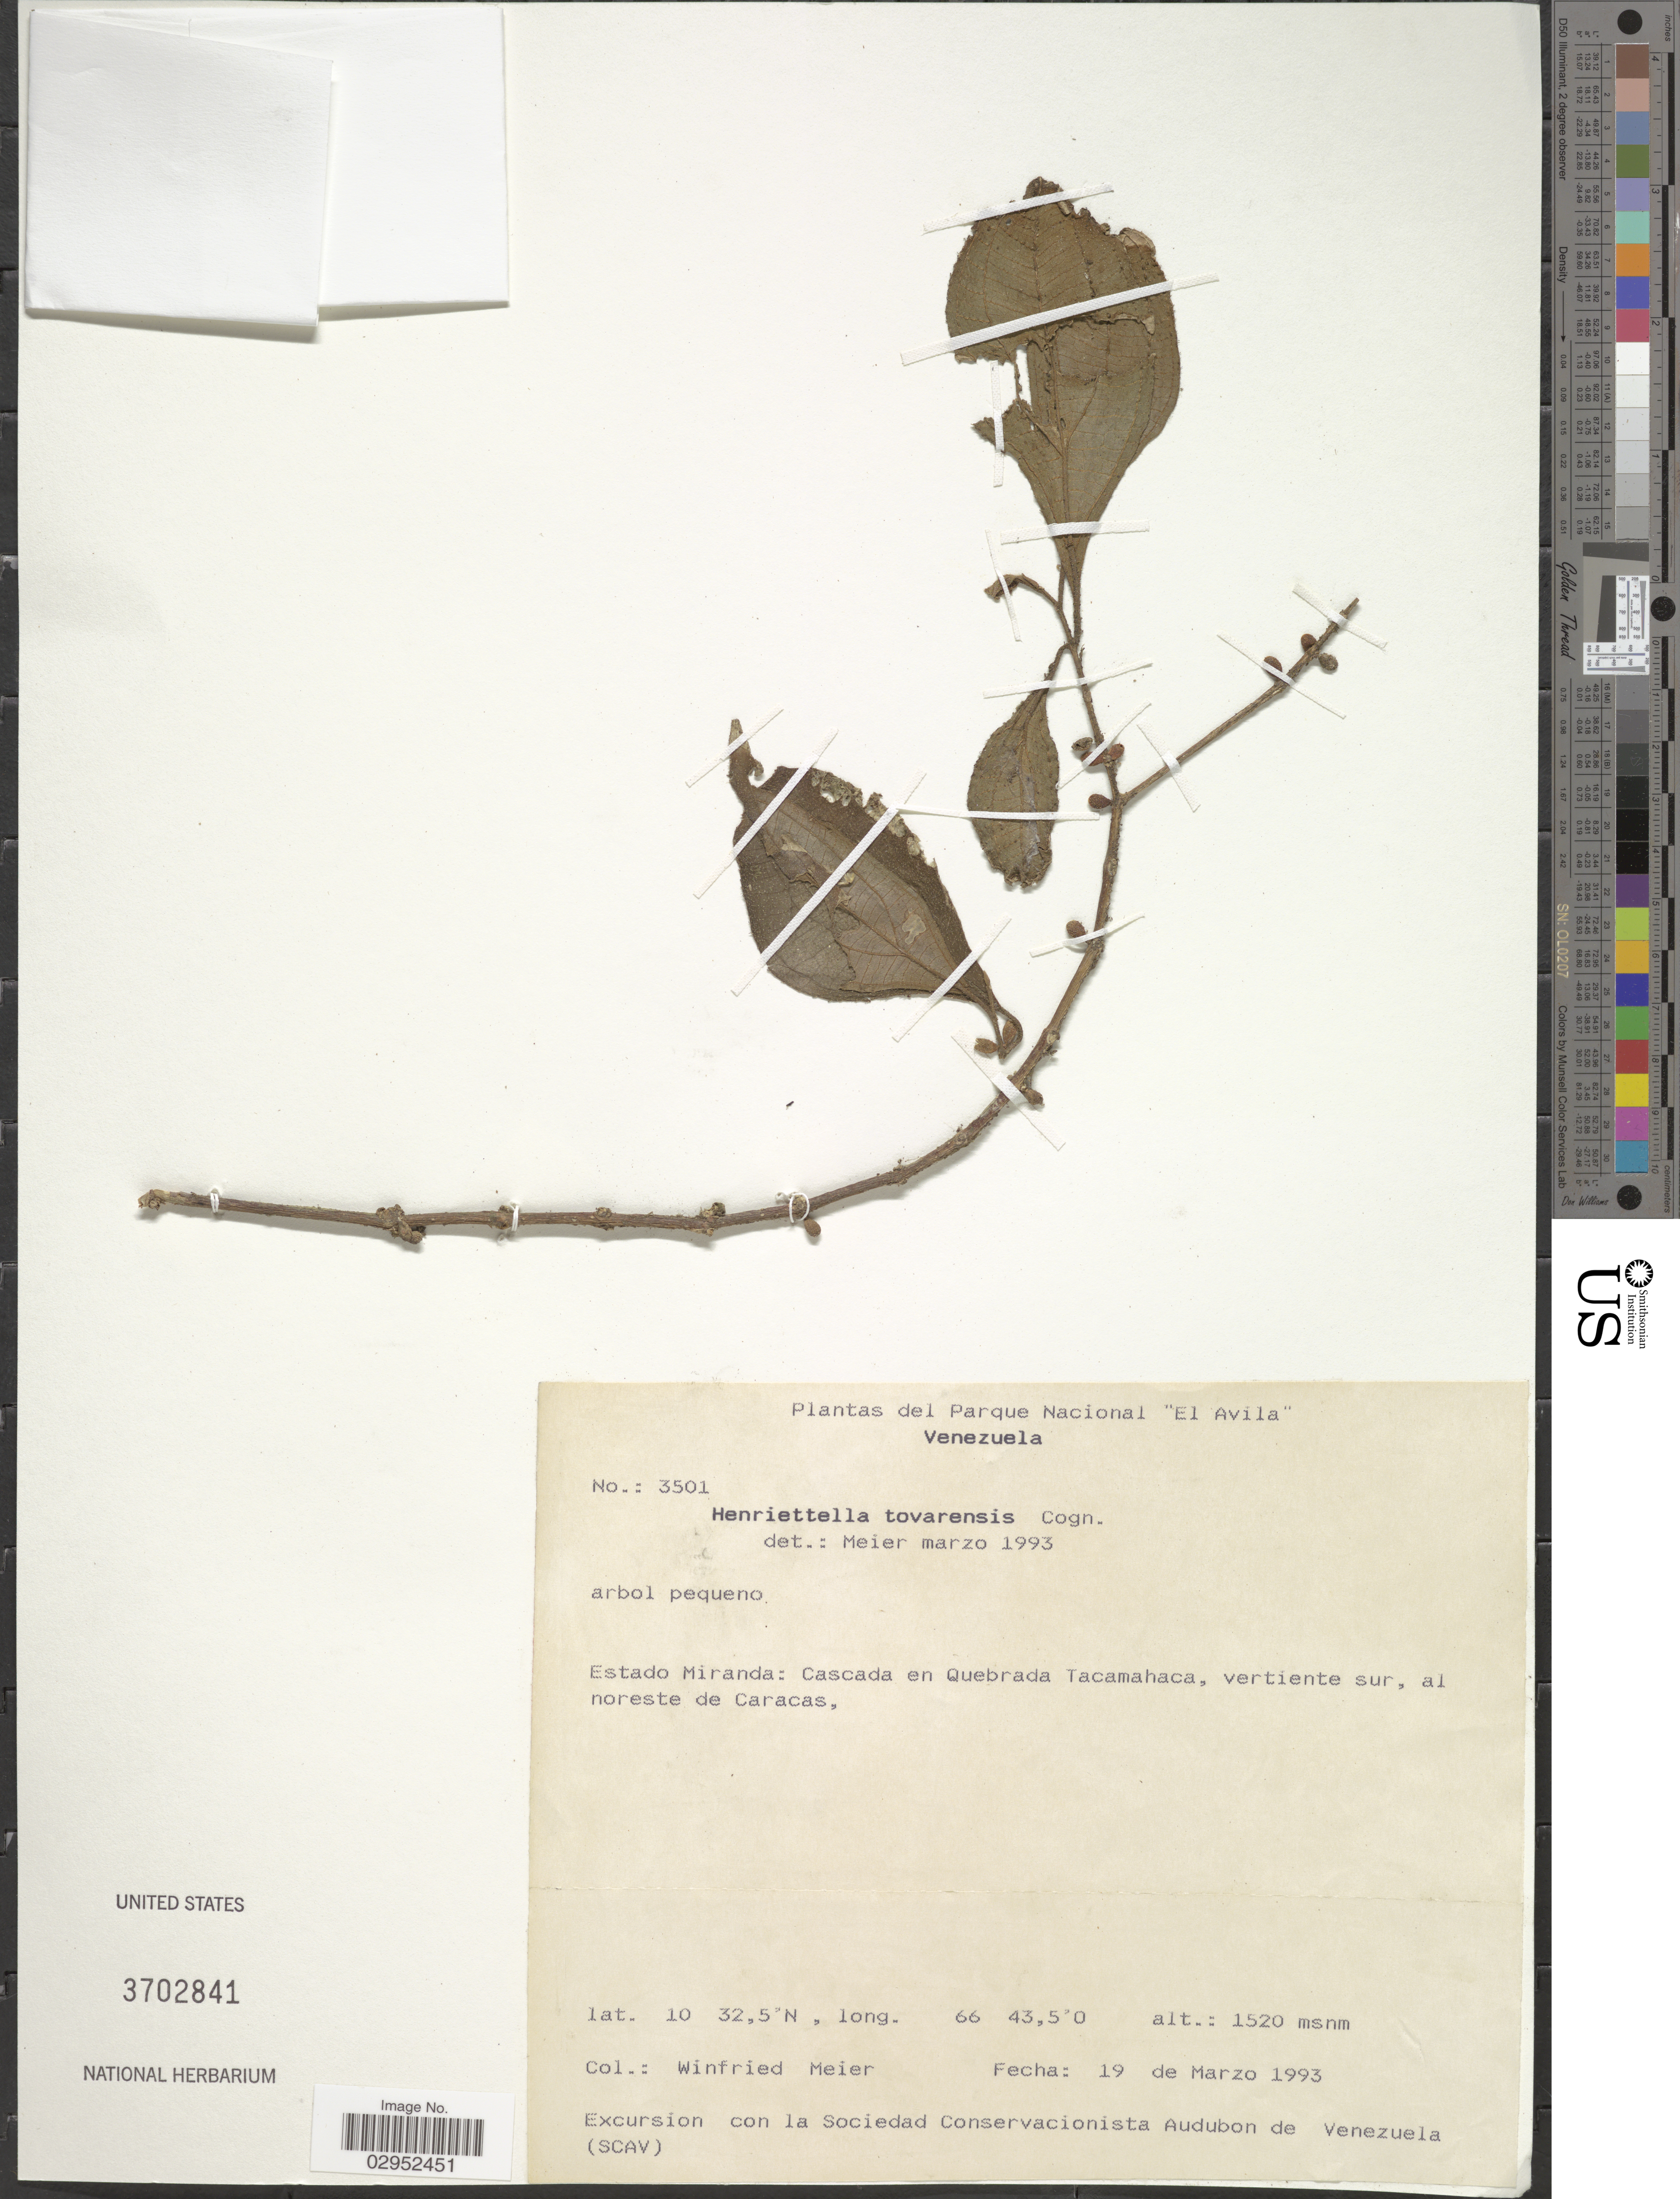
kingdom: Plantae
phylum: Tracheophyta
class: Magnoliopsida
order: Myrtales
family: Melastomataceae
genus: Henriettea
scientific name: Henriettea tovarensis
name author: (Cogn.) Penneys et al.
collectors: W. Meier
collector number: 3501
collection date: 1993-03-19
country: Venezuela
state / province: Miranda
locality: Parque Nacional "El Avila", Cascada en Quebrada Tacamahaca, vertiente sur, al noreste de Caracas.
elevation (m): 1520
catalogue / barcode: US 3702841